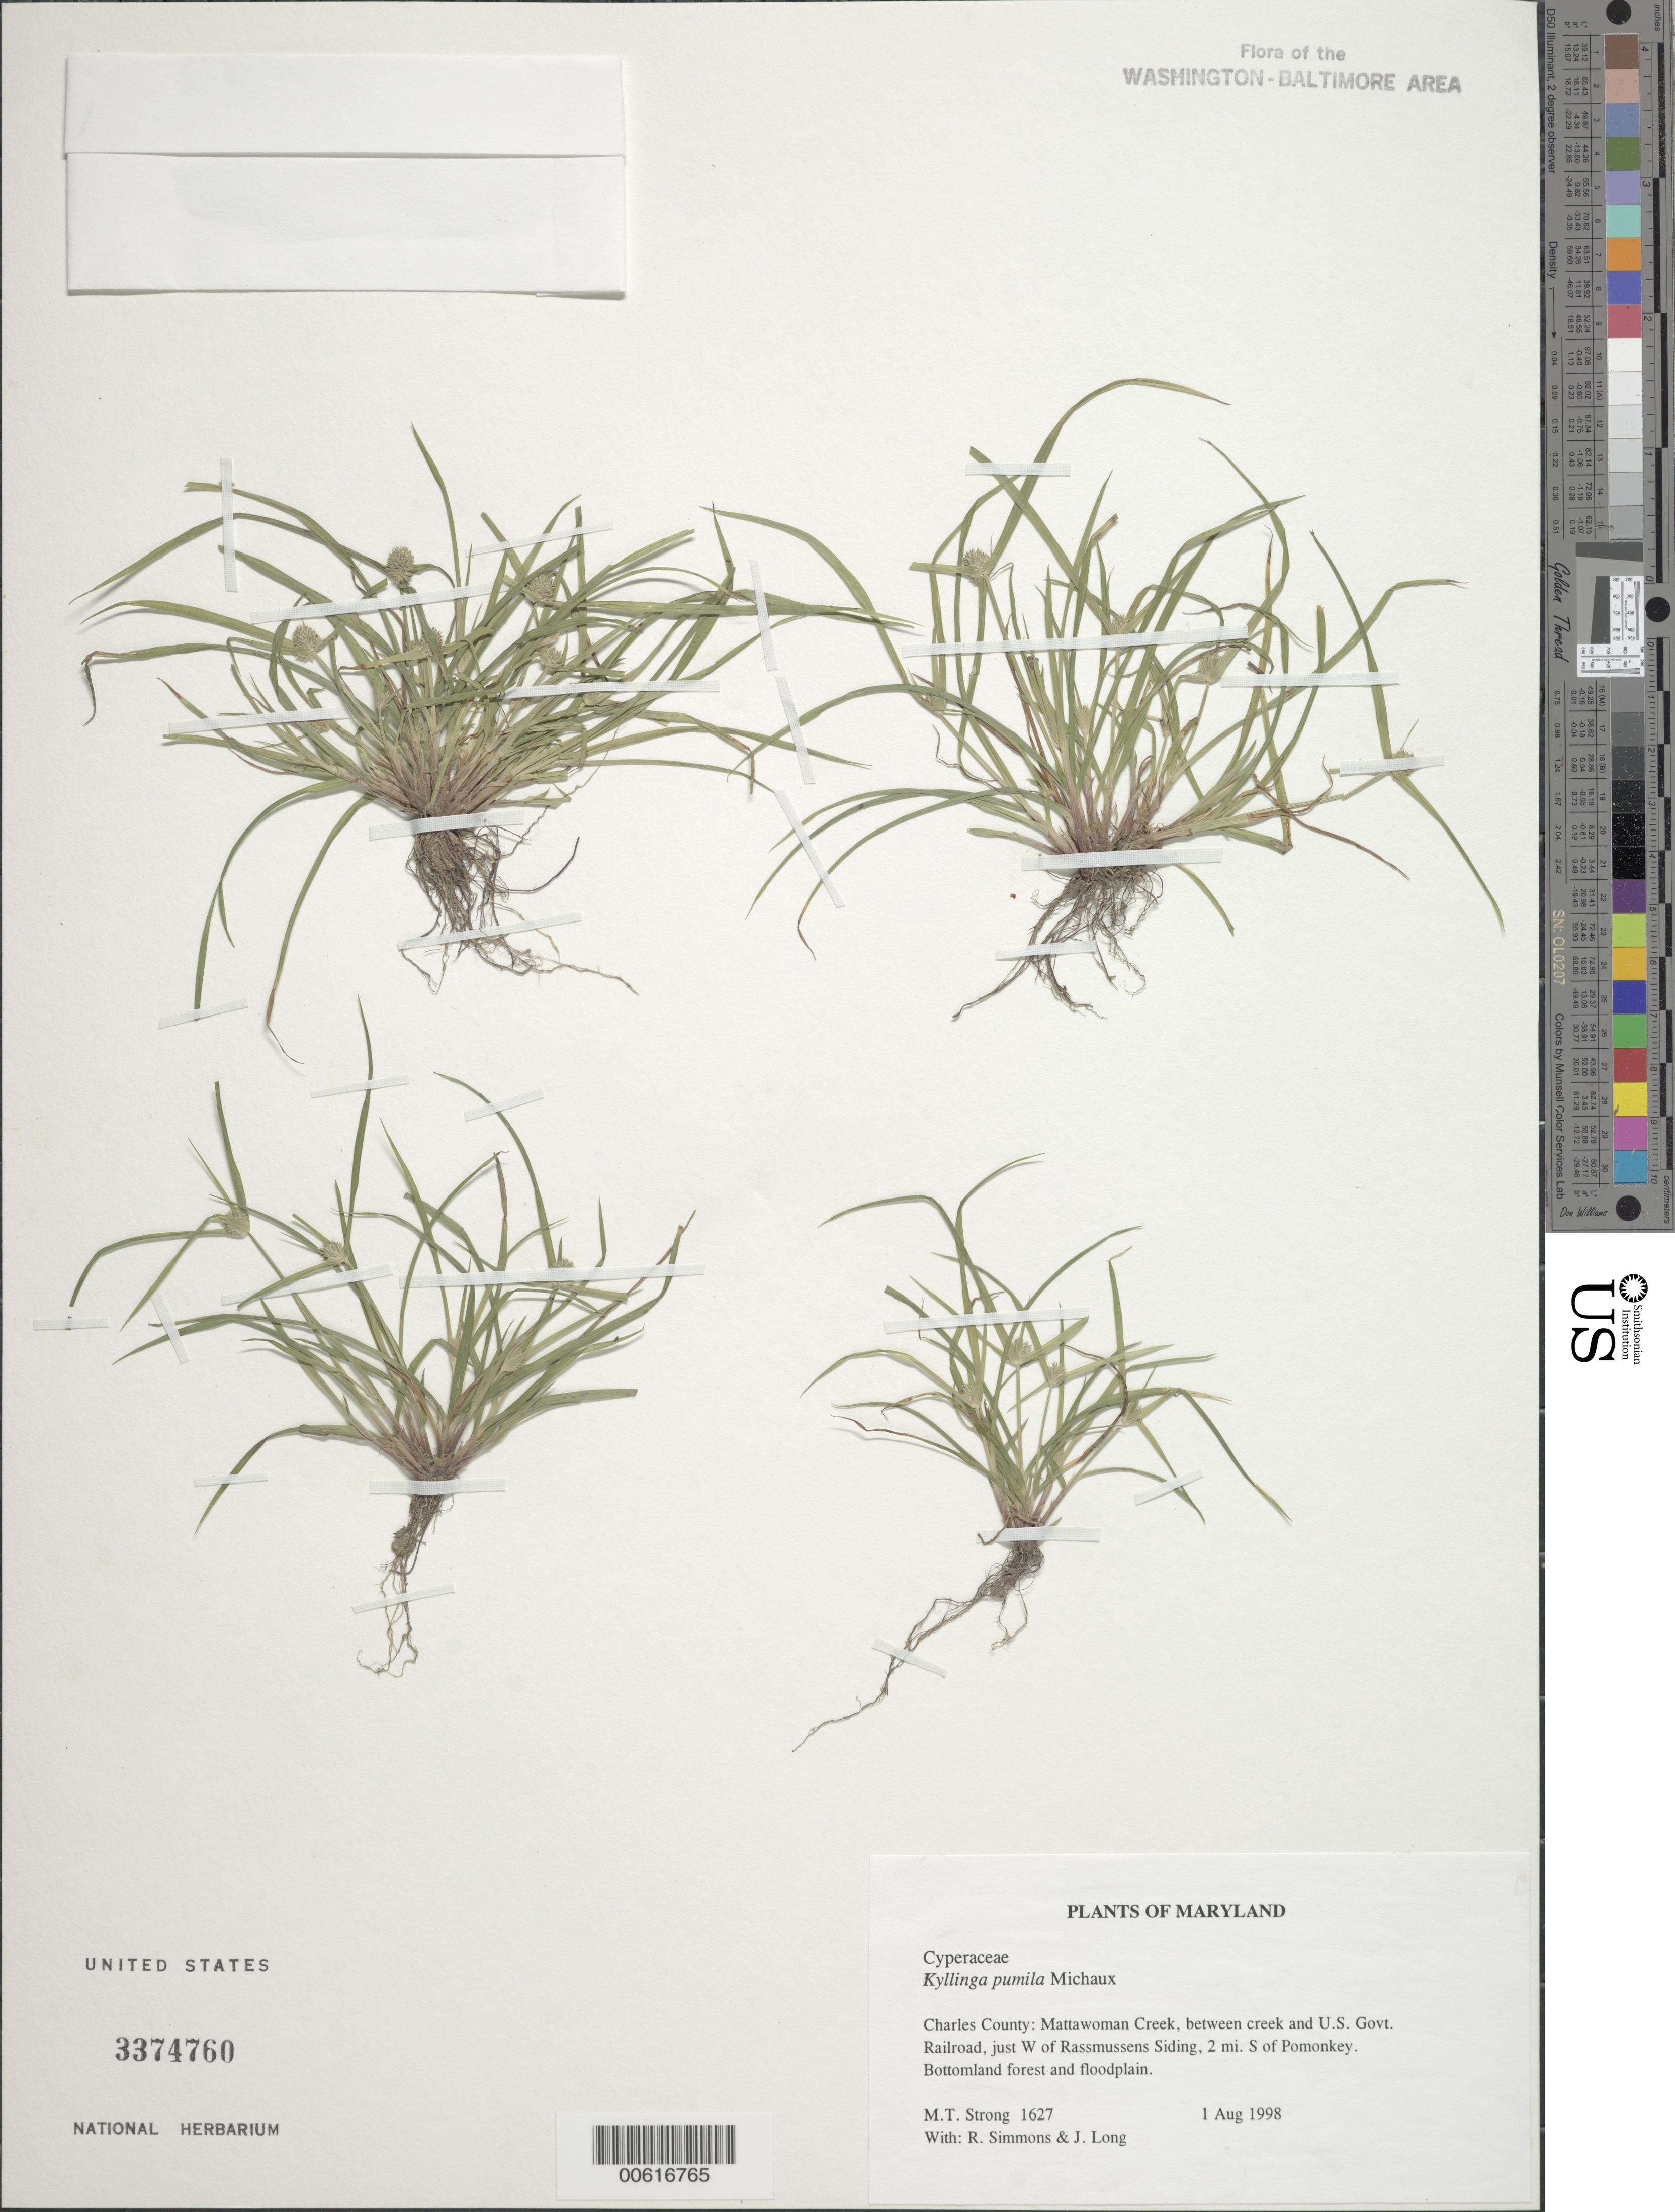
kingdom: Plantae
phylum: Tracheophyta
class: Liliopsida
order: Poales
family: Cyperaceae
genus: Cyperus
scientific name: Cyperus hortensis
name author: (Salzm. ex Steud.) Dorr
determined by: Strong, M. T., (US), Smithsonian Institution - National Museum of Natural History (UNITED STATES)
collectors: M. T. Strong, R. Simmons & J. Long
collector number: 1627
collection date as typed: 01 Aug 1998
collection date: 1998-08-01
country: United States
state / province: Maryland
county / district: Charles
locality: Mattawoman Creek, between creek and U.S. Govt. Railroad, just W of Rassmussens Siding, 2 mi. S of Pomonkey.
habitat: Bottomland forest and floodplain.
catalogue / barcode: US 3374760